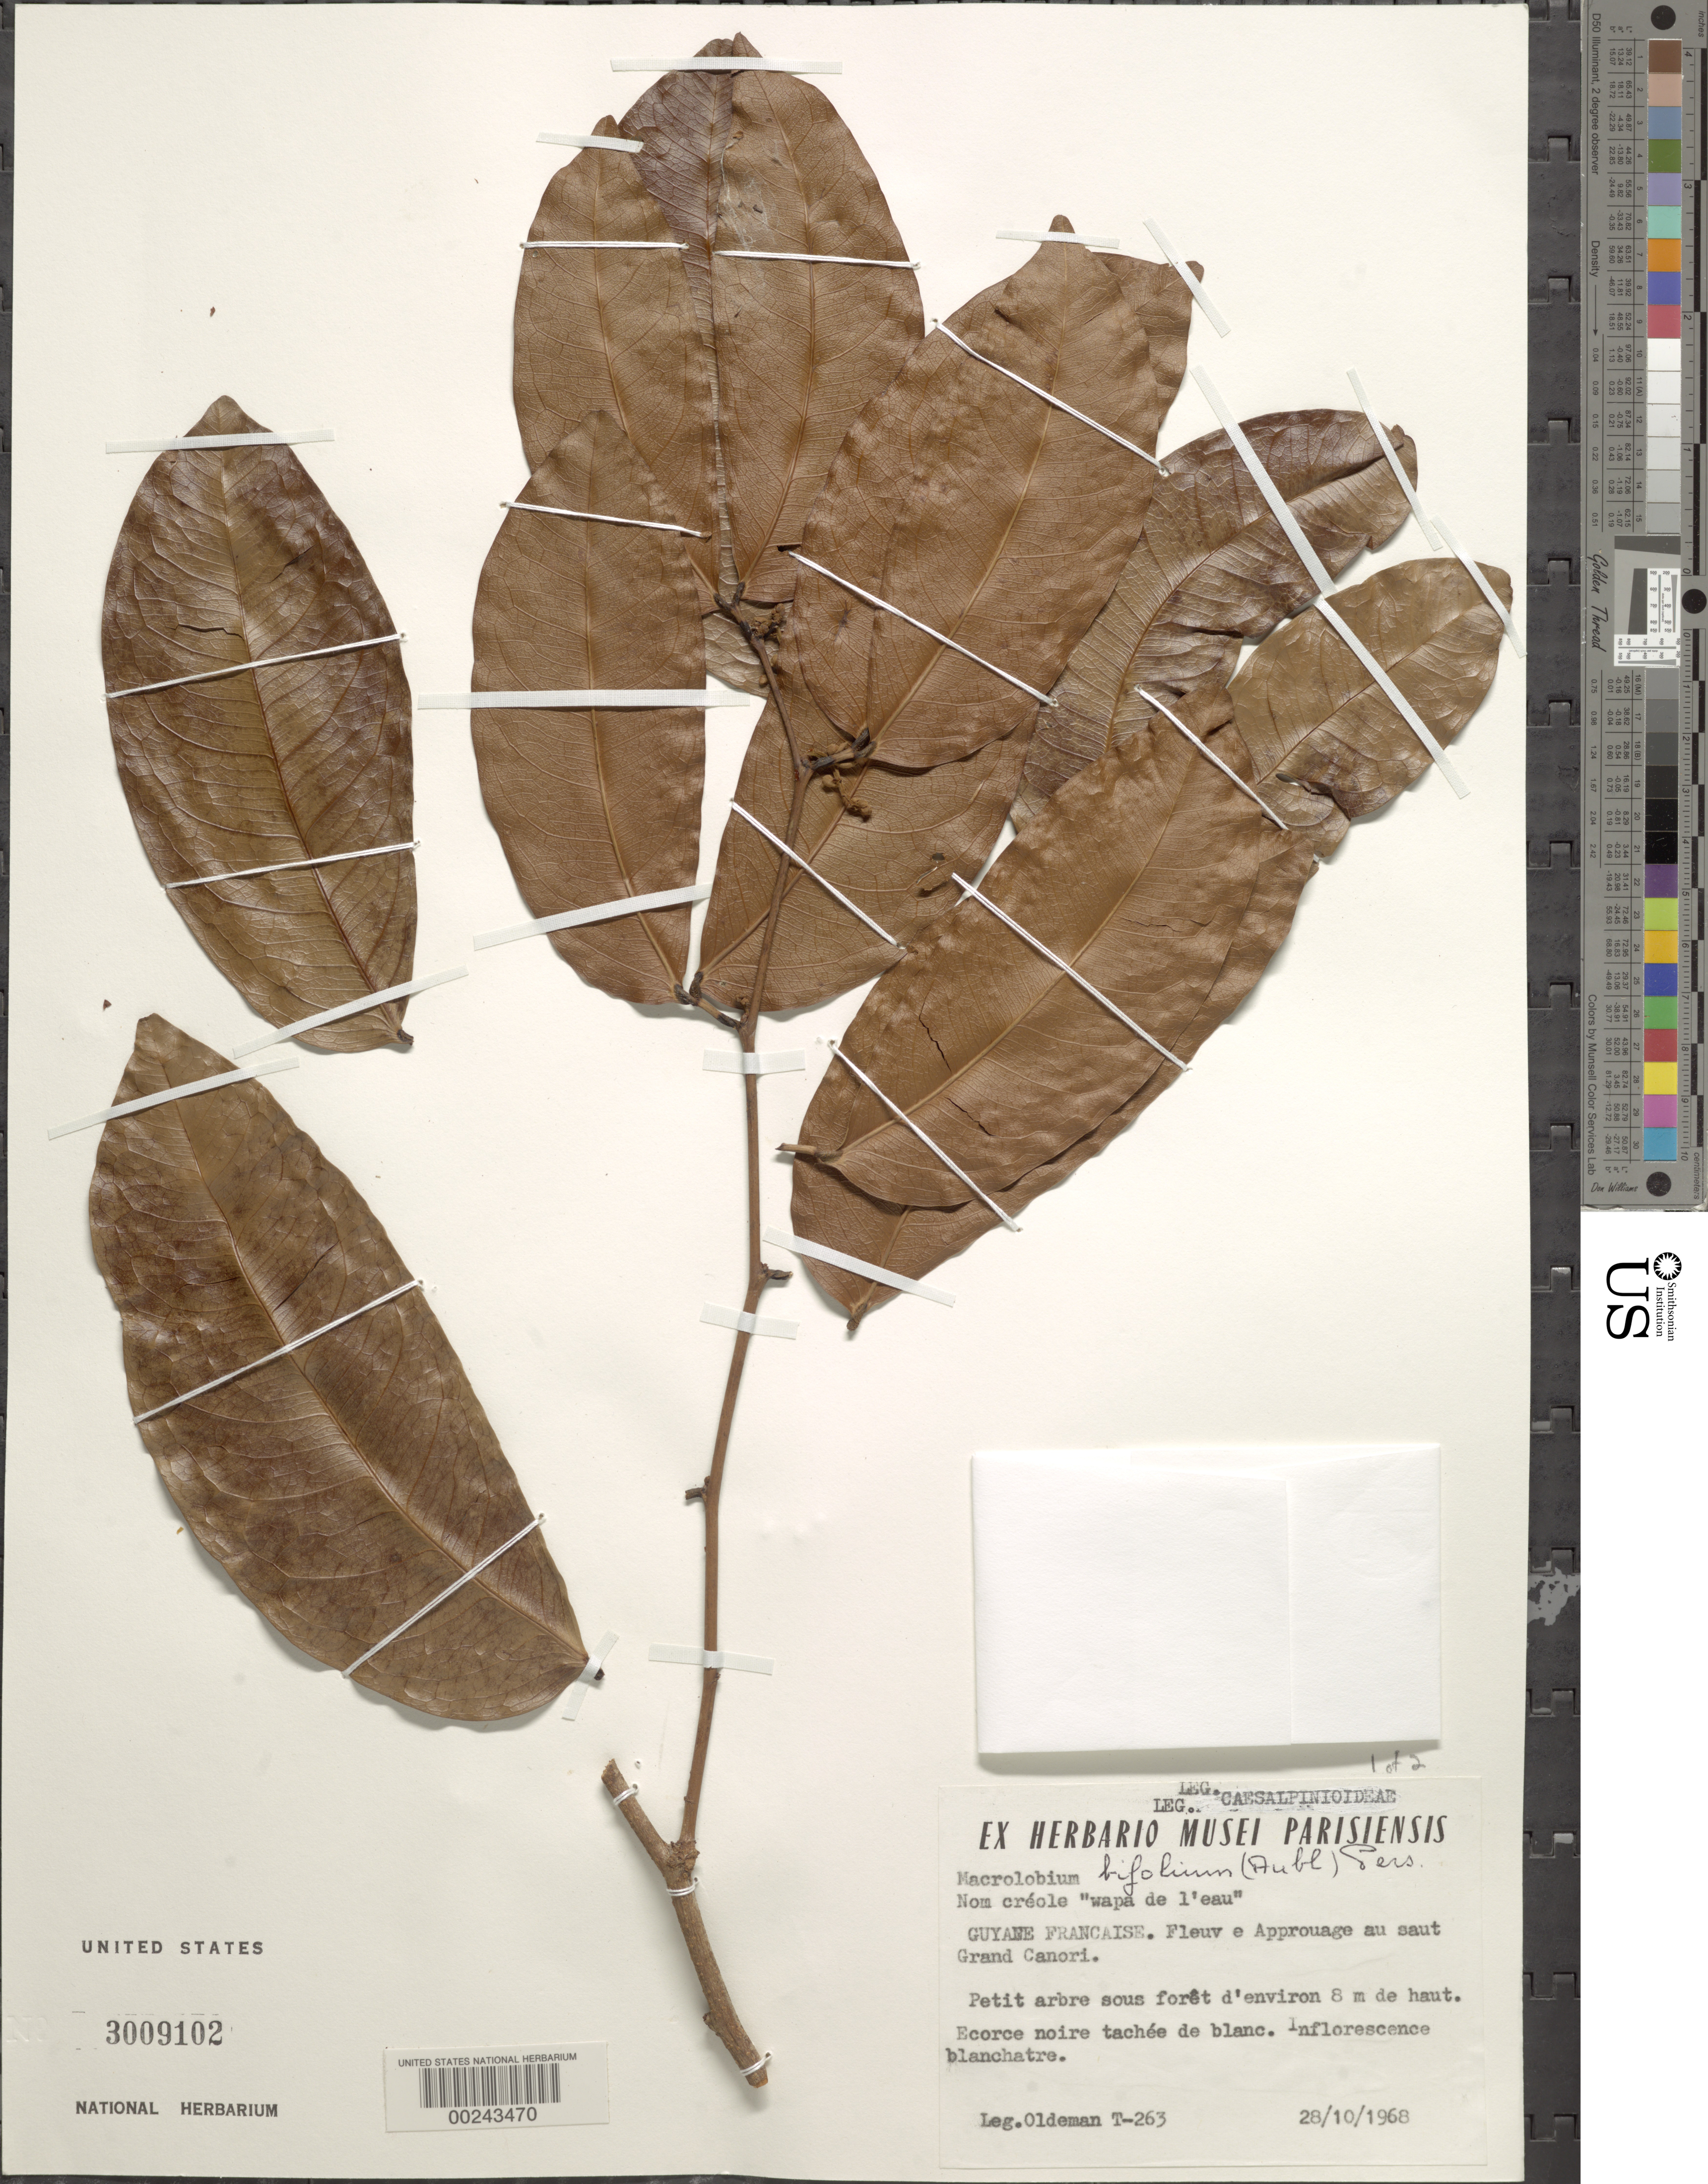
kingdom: Plantae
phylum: Tracheophyta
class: Magnoliopsida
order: Fabales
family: Fabaceae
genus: Macrolobium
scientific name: Macrolobium bifolium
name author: (Aubl.) Pers.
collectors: R. Oldeman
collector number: T-263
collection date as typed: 28 Oct 1968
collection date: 1968-10-28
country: French Guiana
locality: Fleuve approuage to/from saut grand canori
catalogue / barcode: US 3009102